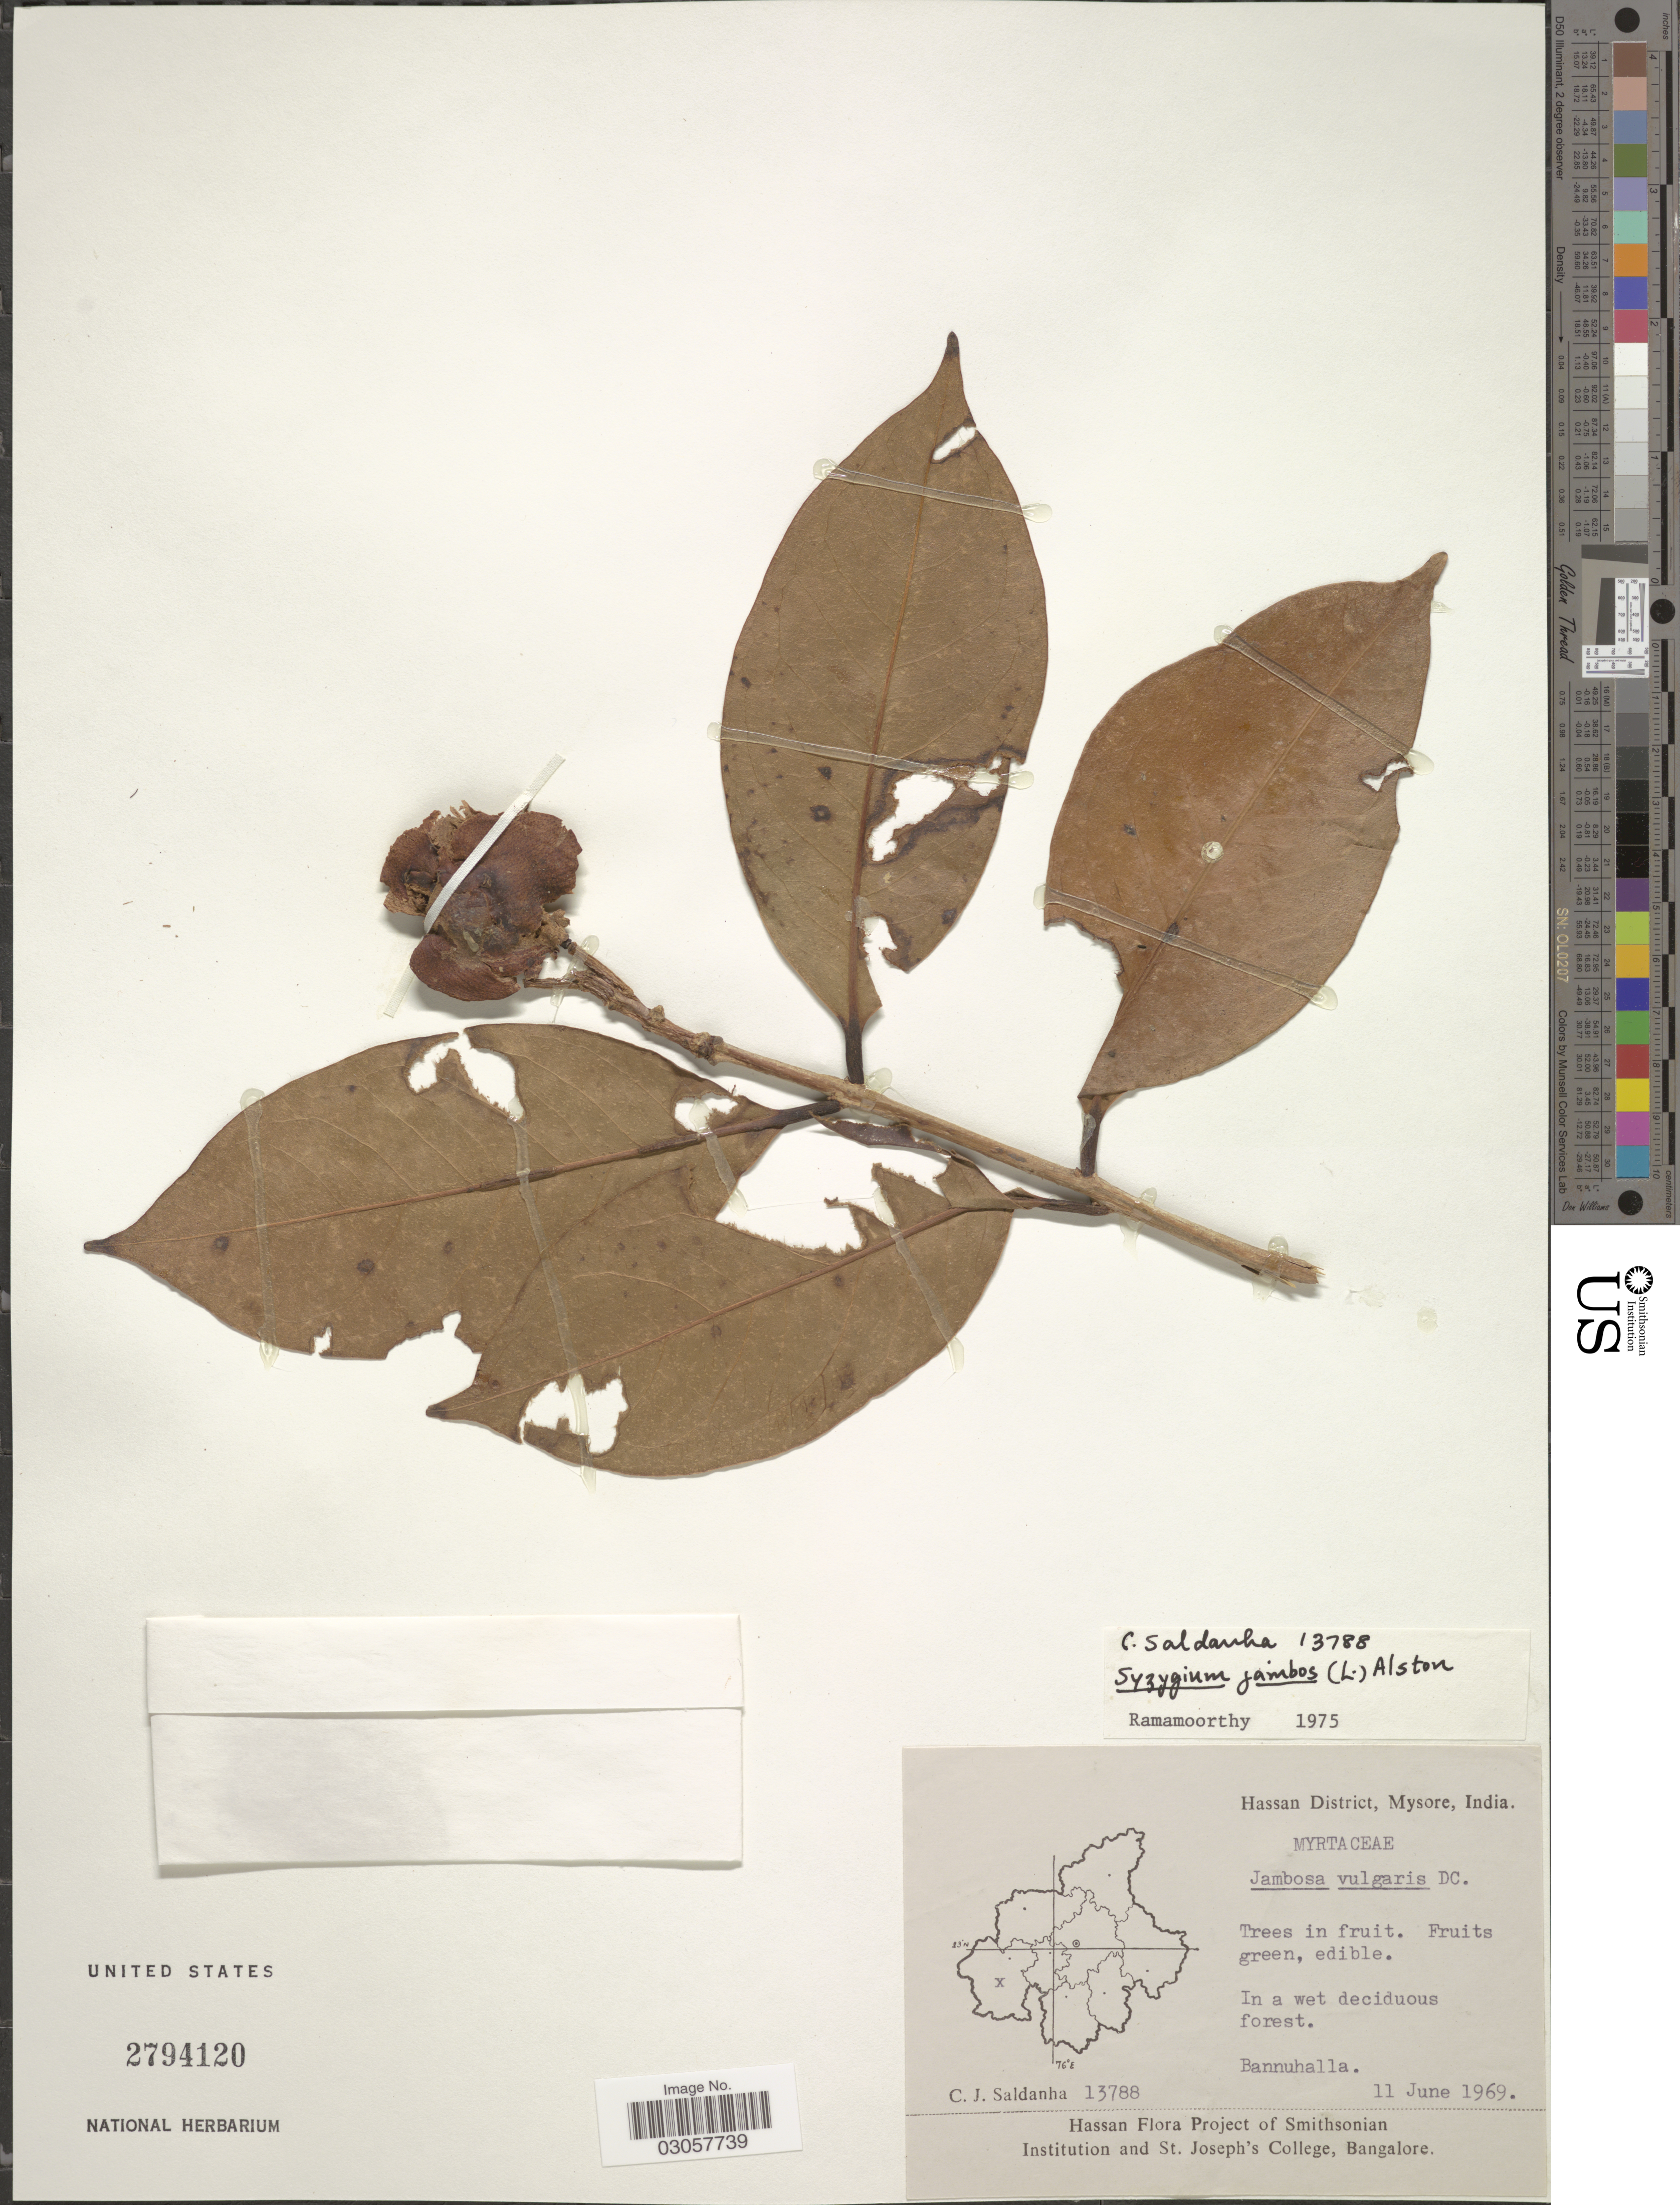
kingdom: Plantae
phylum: Tracheophyta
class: Magnoliopsida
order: Myrtales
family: Myrtaceae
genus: Syzygium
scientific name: Syzygium jambos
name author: (L.) Alston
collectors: C. J. Saldanha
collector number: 13788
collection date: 1969-06-11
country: India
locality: Hassan District, Mysore. Bannuhalla.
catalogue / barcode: US 2794120